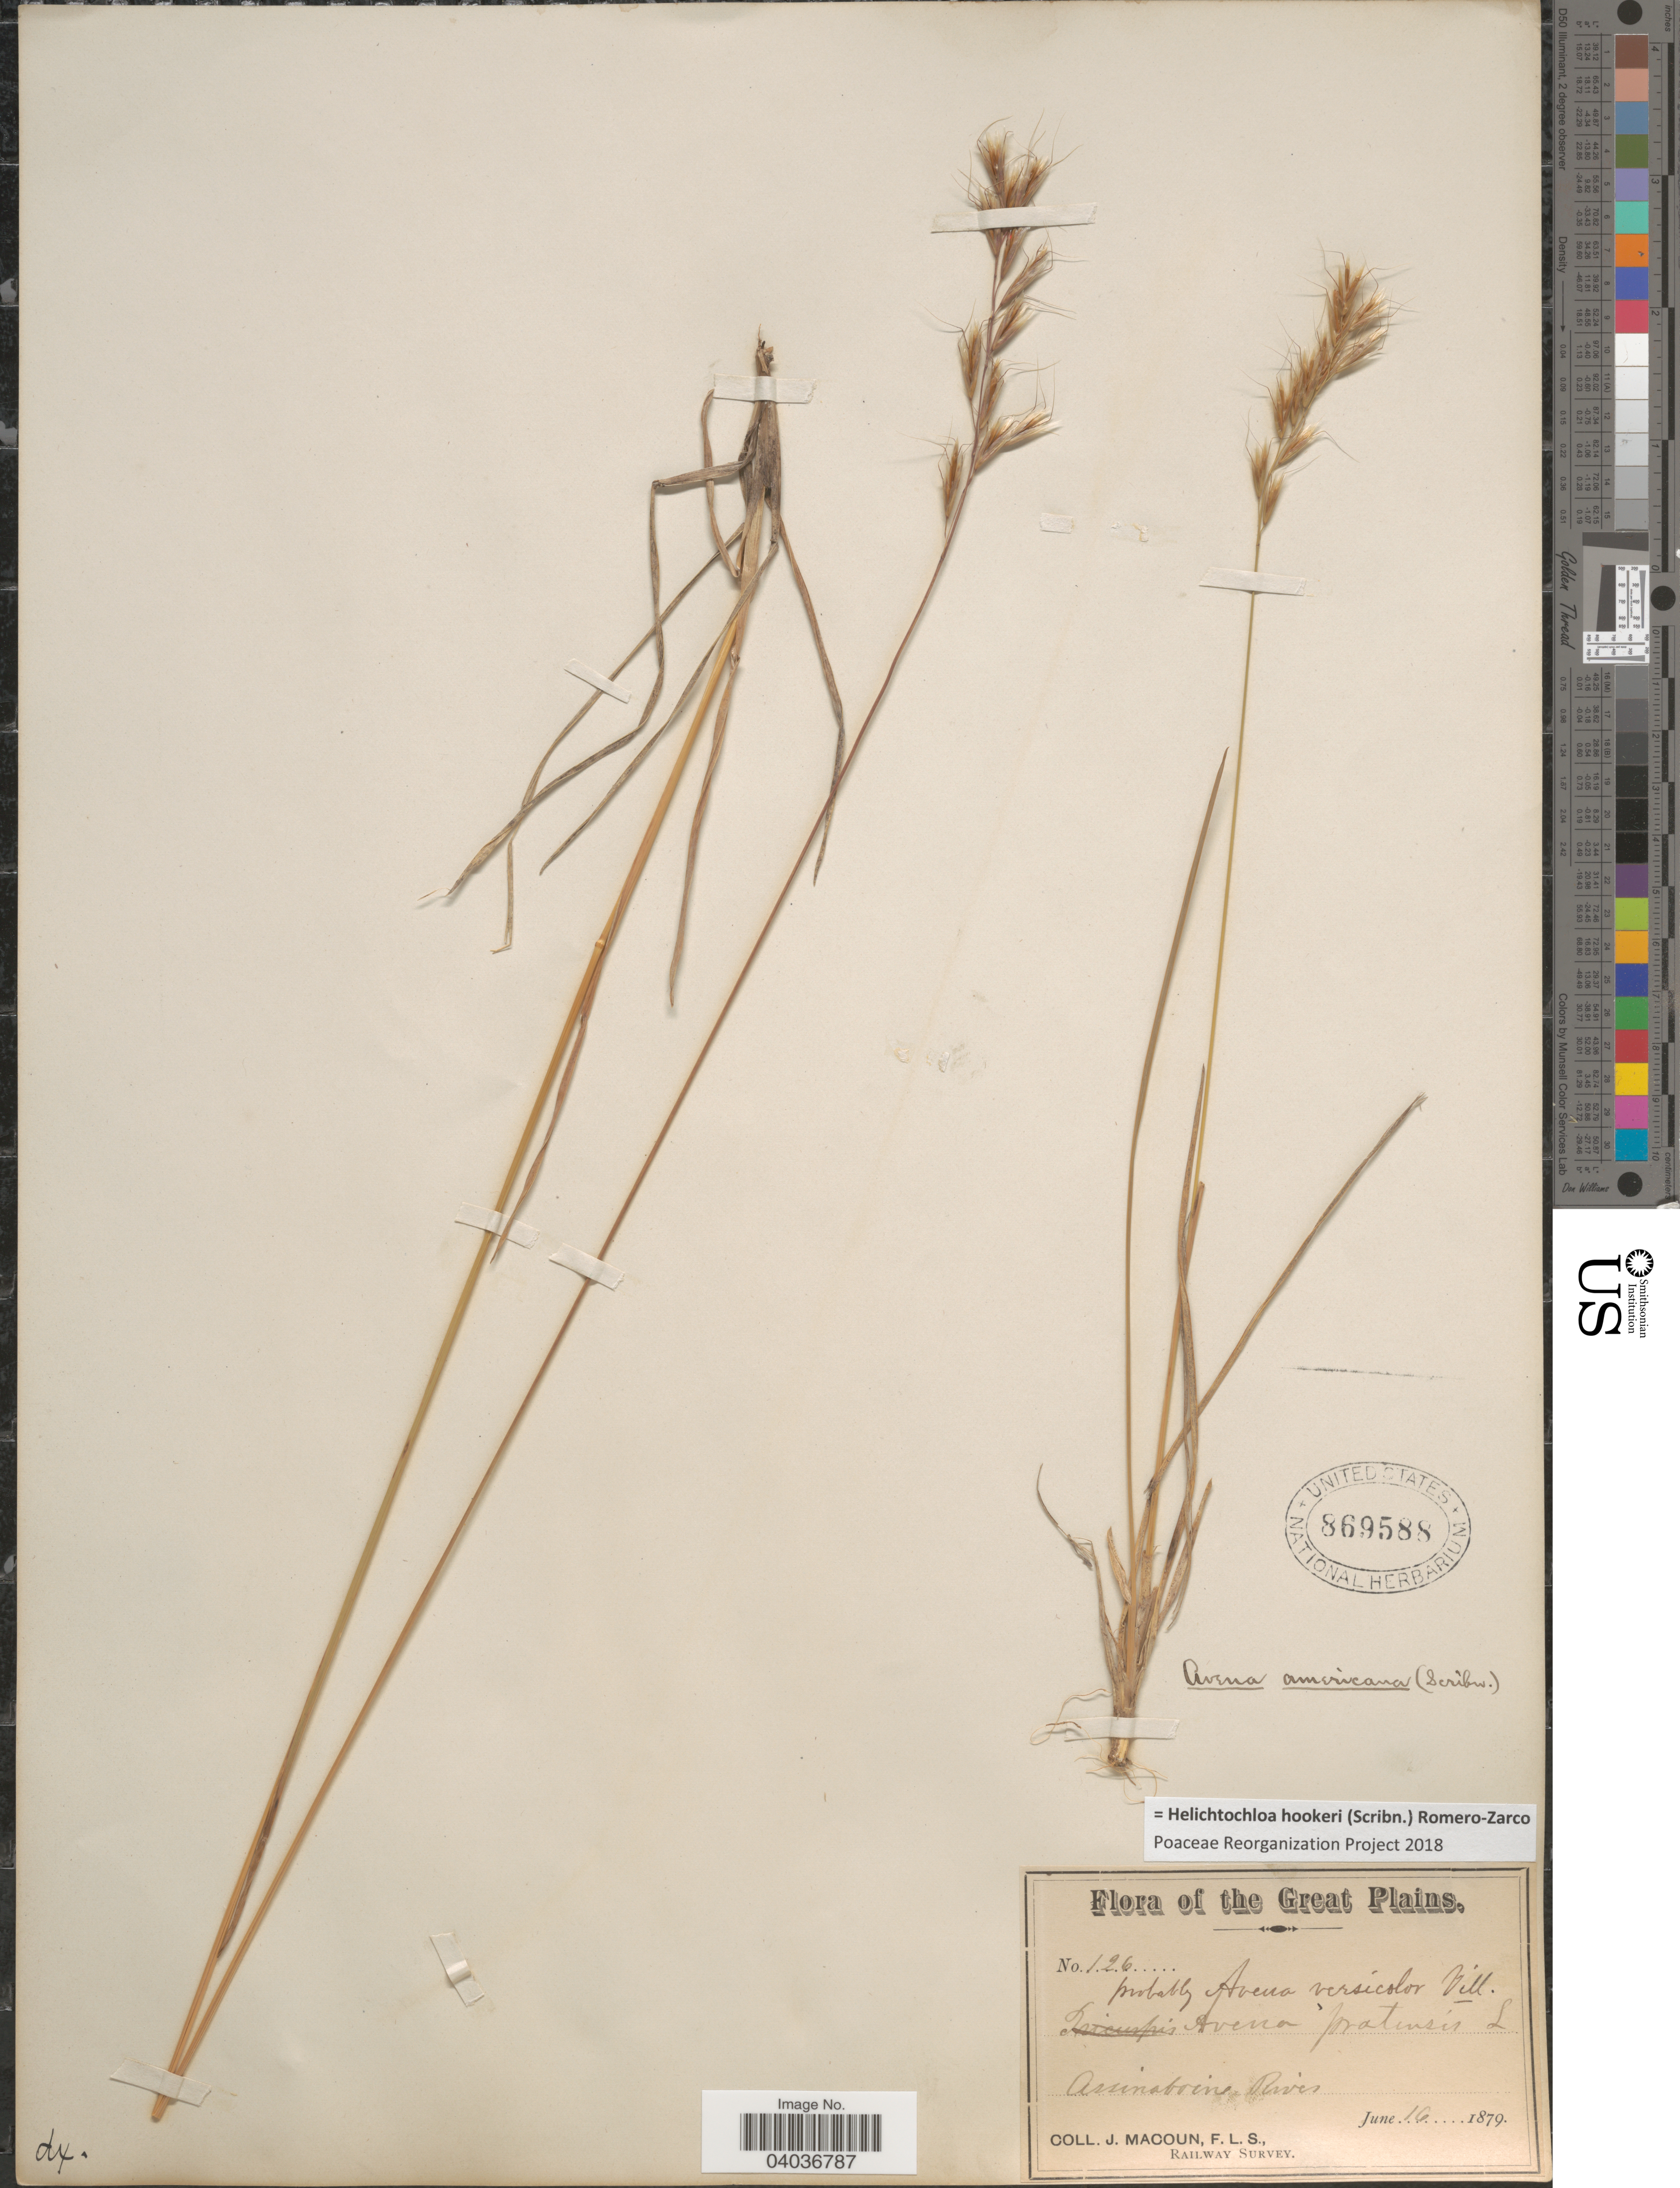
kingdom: Plantae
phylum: Tracheophyta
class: Liliopsida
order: Poales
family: Poaceae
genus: Helictochloa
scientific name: Helictochloa hookeri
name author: (Scribn.) Romero Zarco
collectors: J. Macoun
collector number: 126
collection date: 1879-06-16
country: Canada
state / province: Saskatchewan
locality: The Great Plains. Assinaboine River.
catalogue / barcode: US 869588